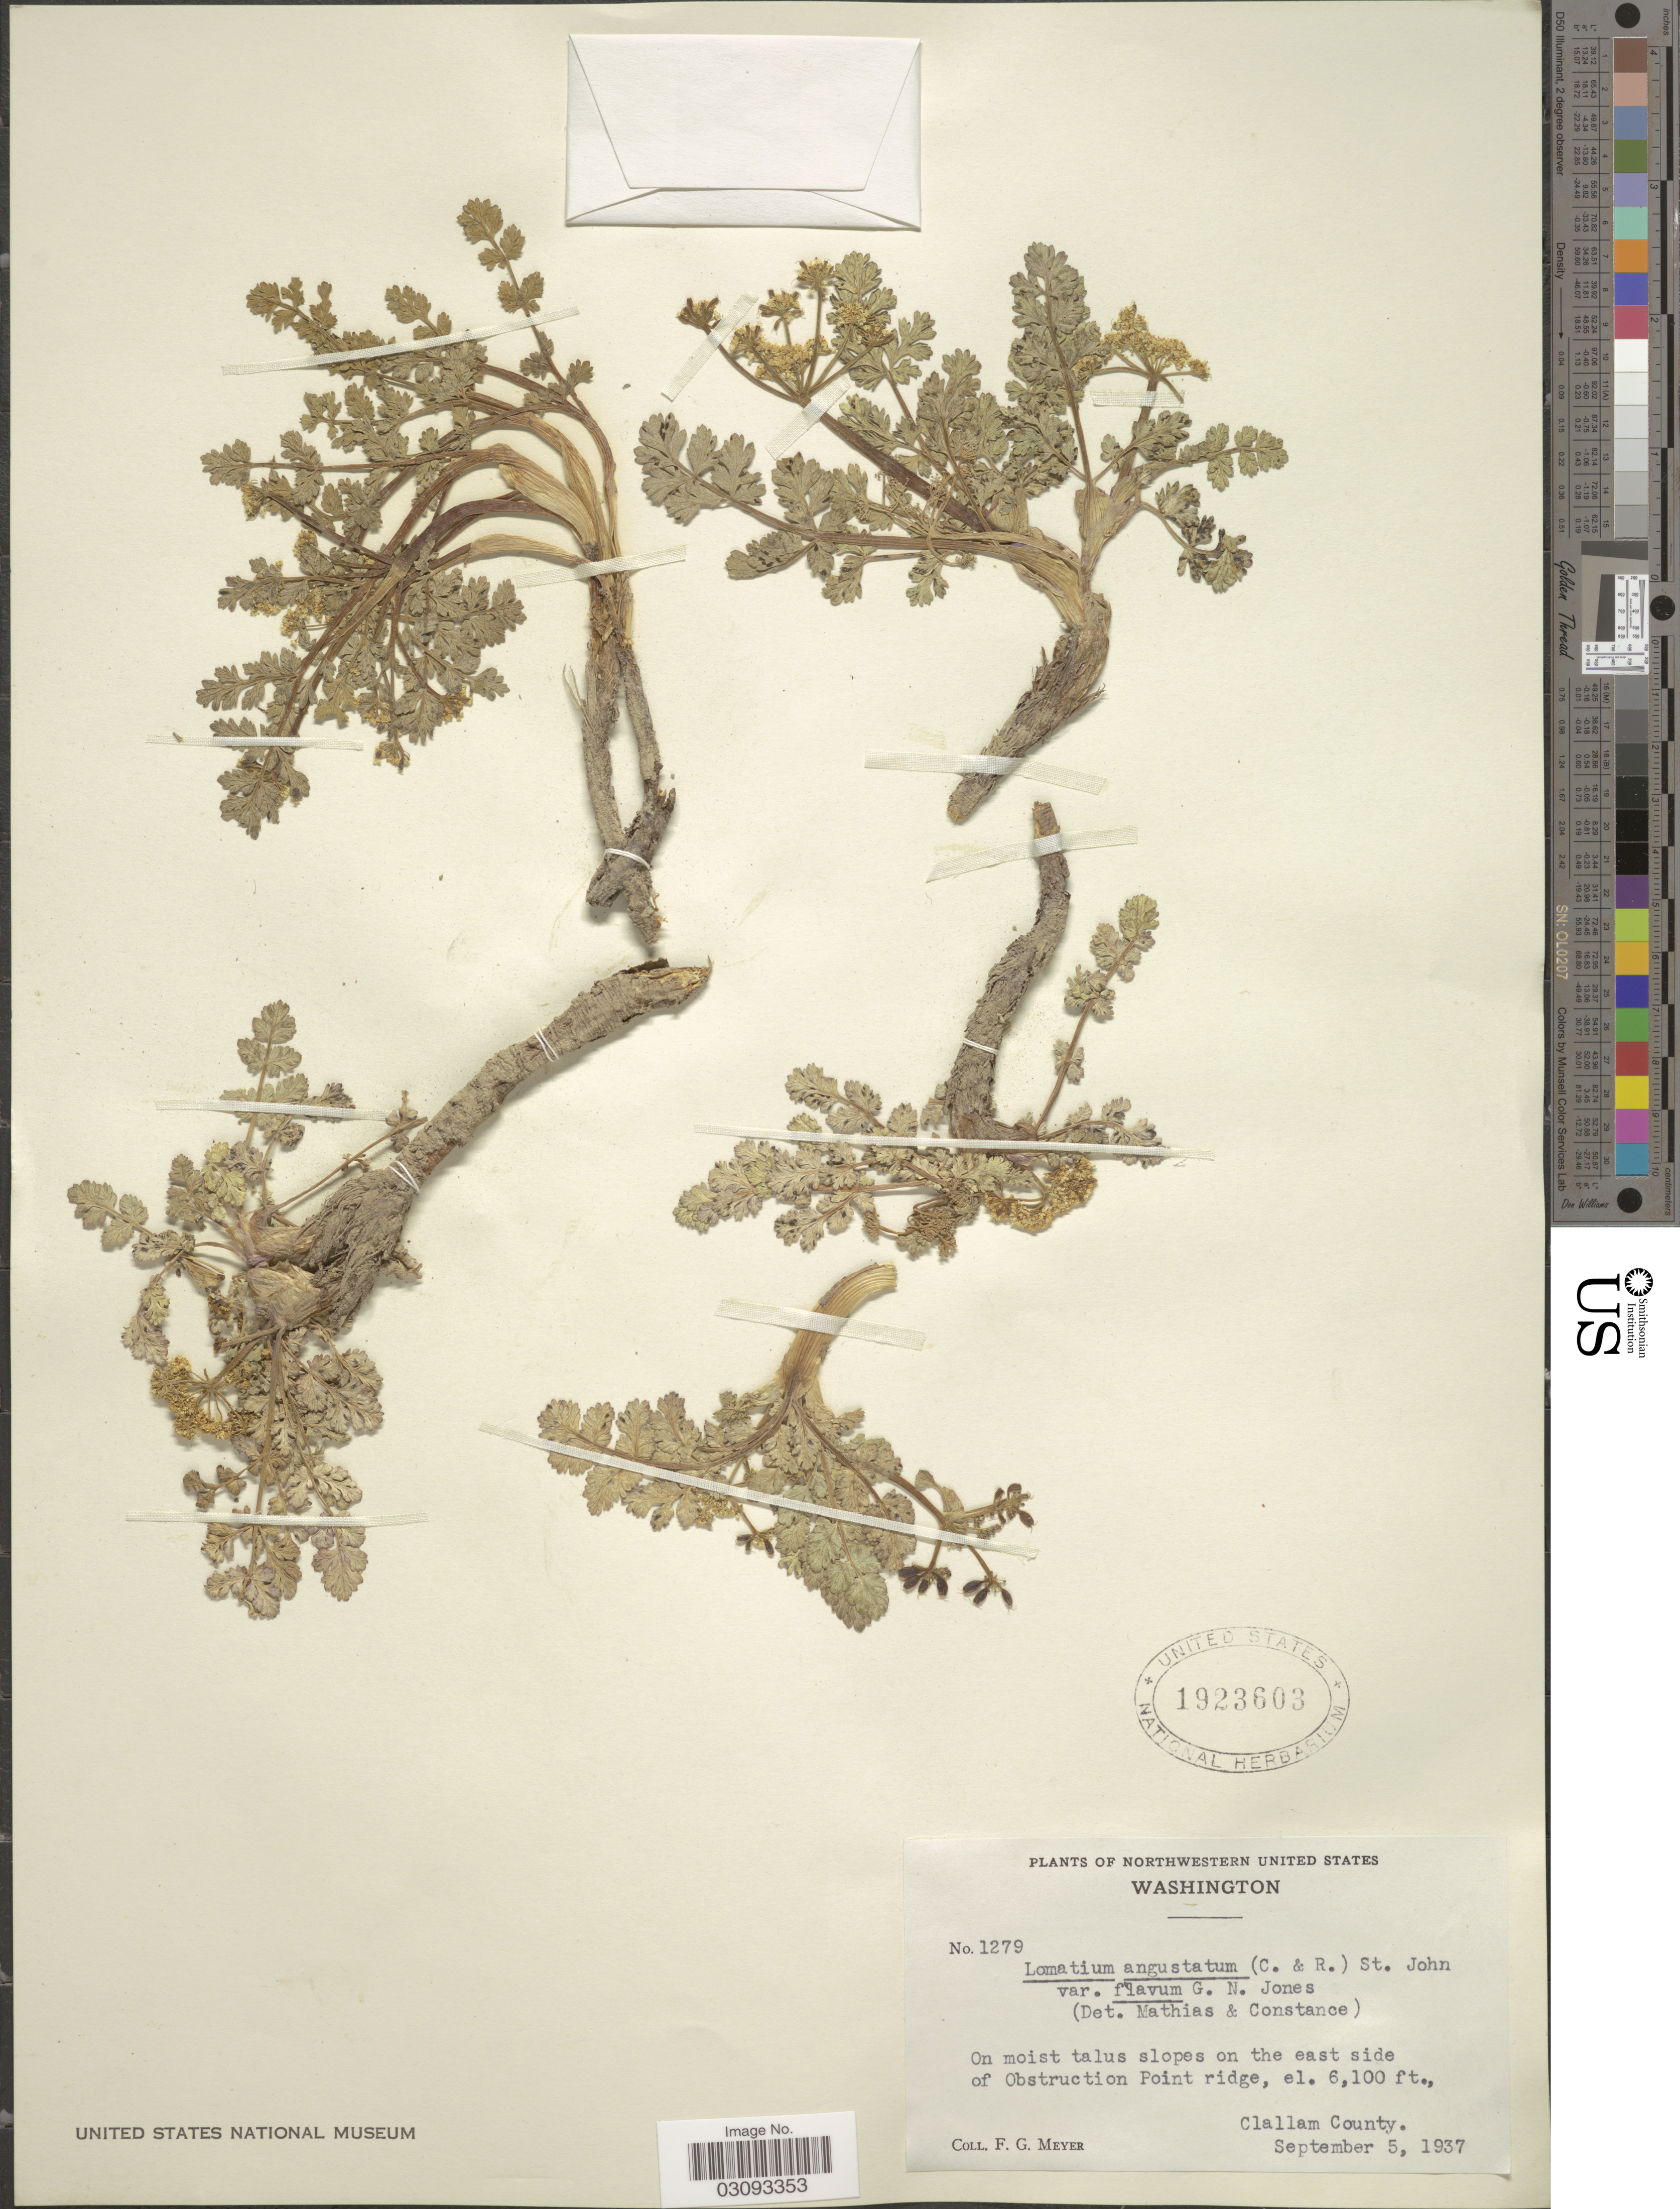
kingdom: Plantae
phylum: Tracheophyta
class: Magnoliopsida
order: Apiales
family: Apiaceae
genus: Lomatium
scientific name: Lomatium angustatum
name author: (J.M. Coult. & Rose) H. St. John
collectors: F. G. Meyer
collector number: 1279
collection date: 1937-09-05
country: United States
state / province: Washington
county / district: Clallam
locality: Northwestern United States. On moist talus slopes on the east side of Obstruction Point ridge. Clallam County.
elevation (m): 1859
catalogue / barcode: US 1923603